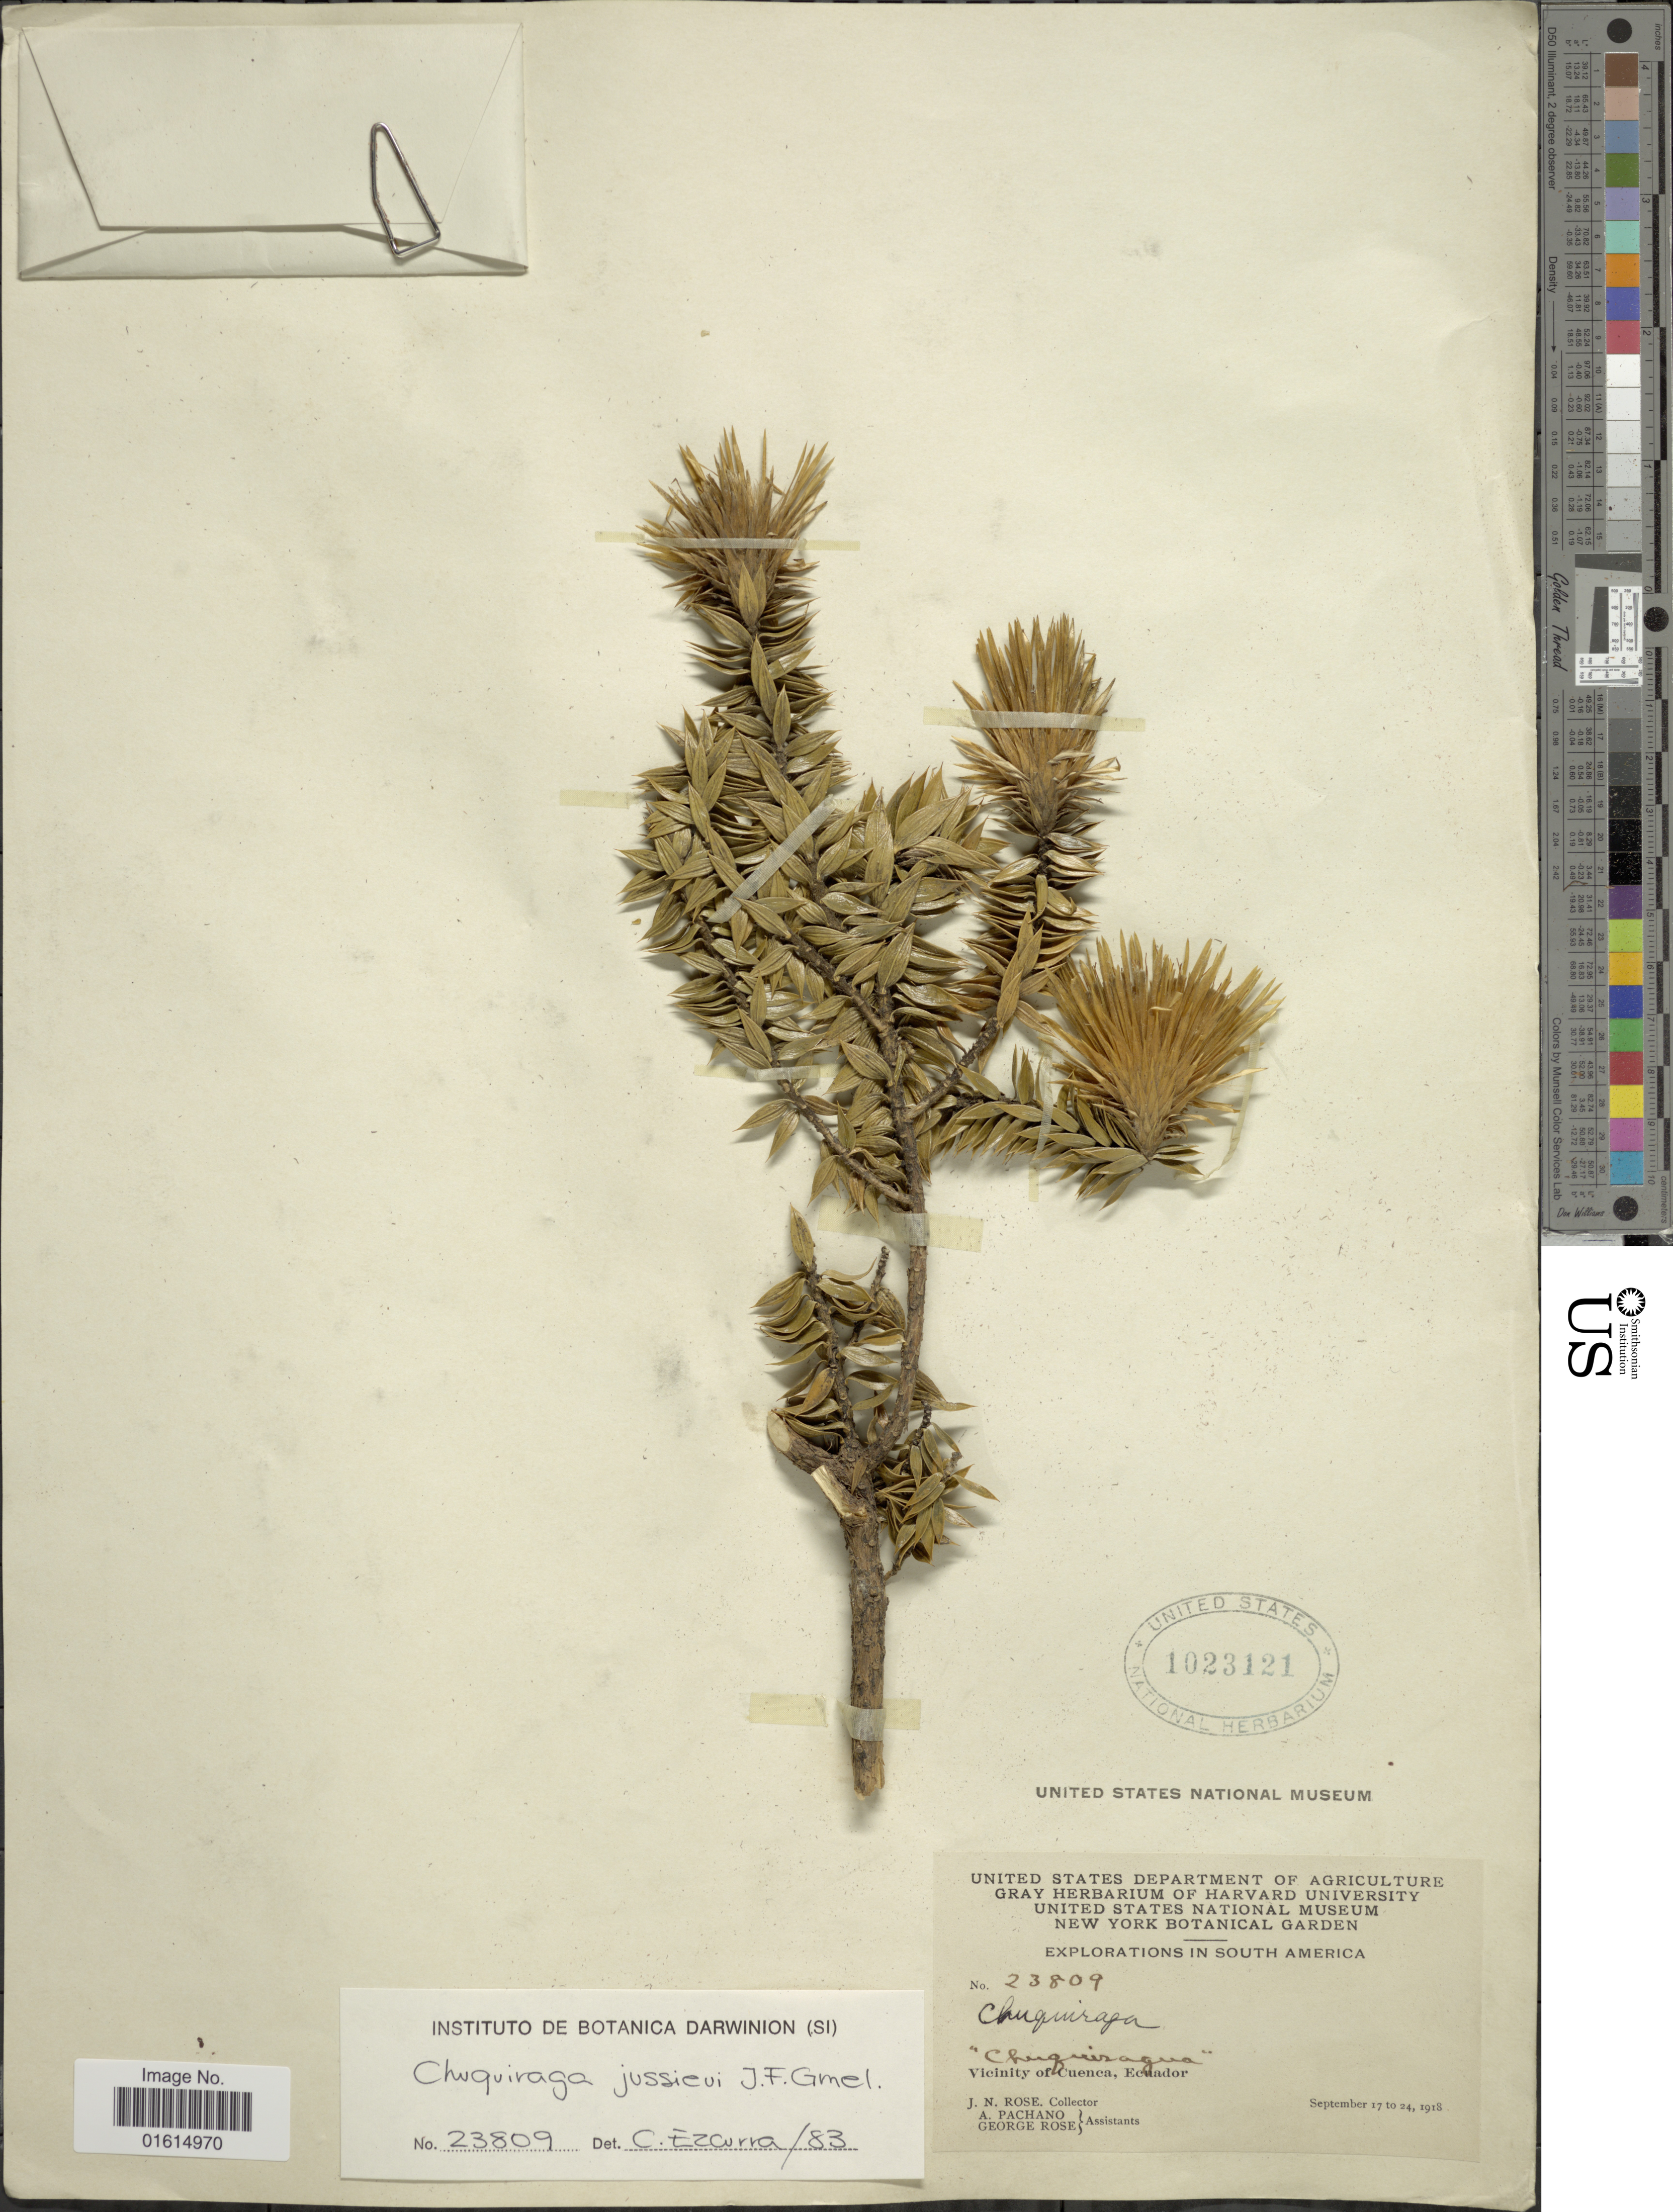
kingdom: Plantae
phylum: Tracheophyta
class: Magnoliopsida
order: Asterales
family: Asteraceae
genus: Chuquiraga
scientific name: Chuquiraga jussieui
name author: J.F. Gmel.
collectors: J. N. Rose, A. Pachano & G. Rose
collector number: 23809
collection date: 1918-09-17/1918-09-24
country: Ecuador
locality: South America, Vicinity of Cuenca.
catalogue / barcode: US 1023121